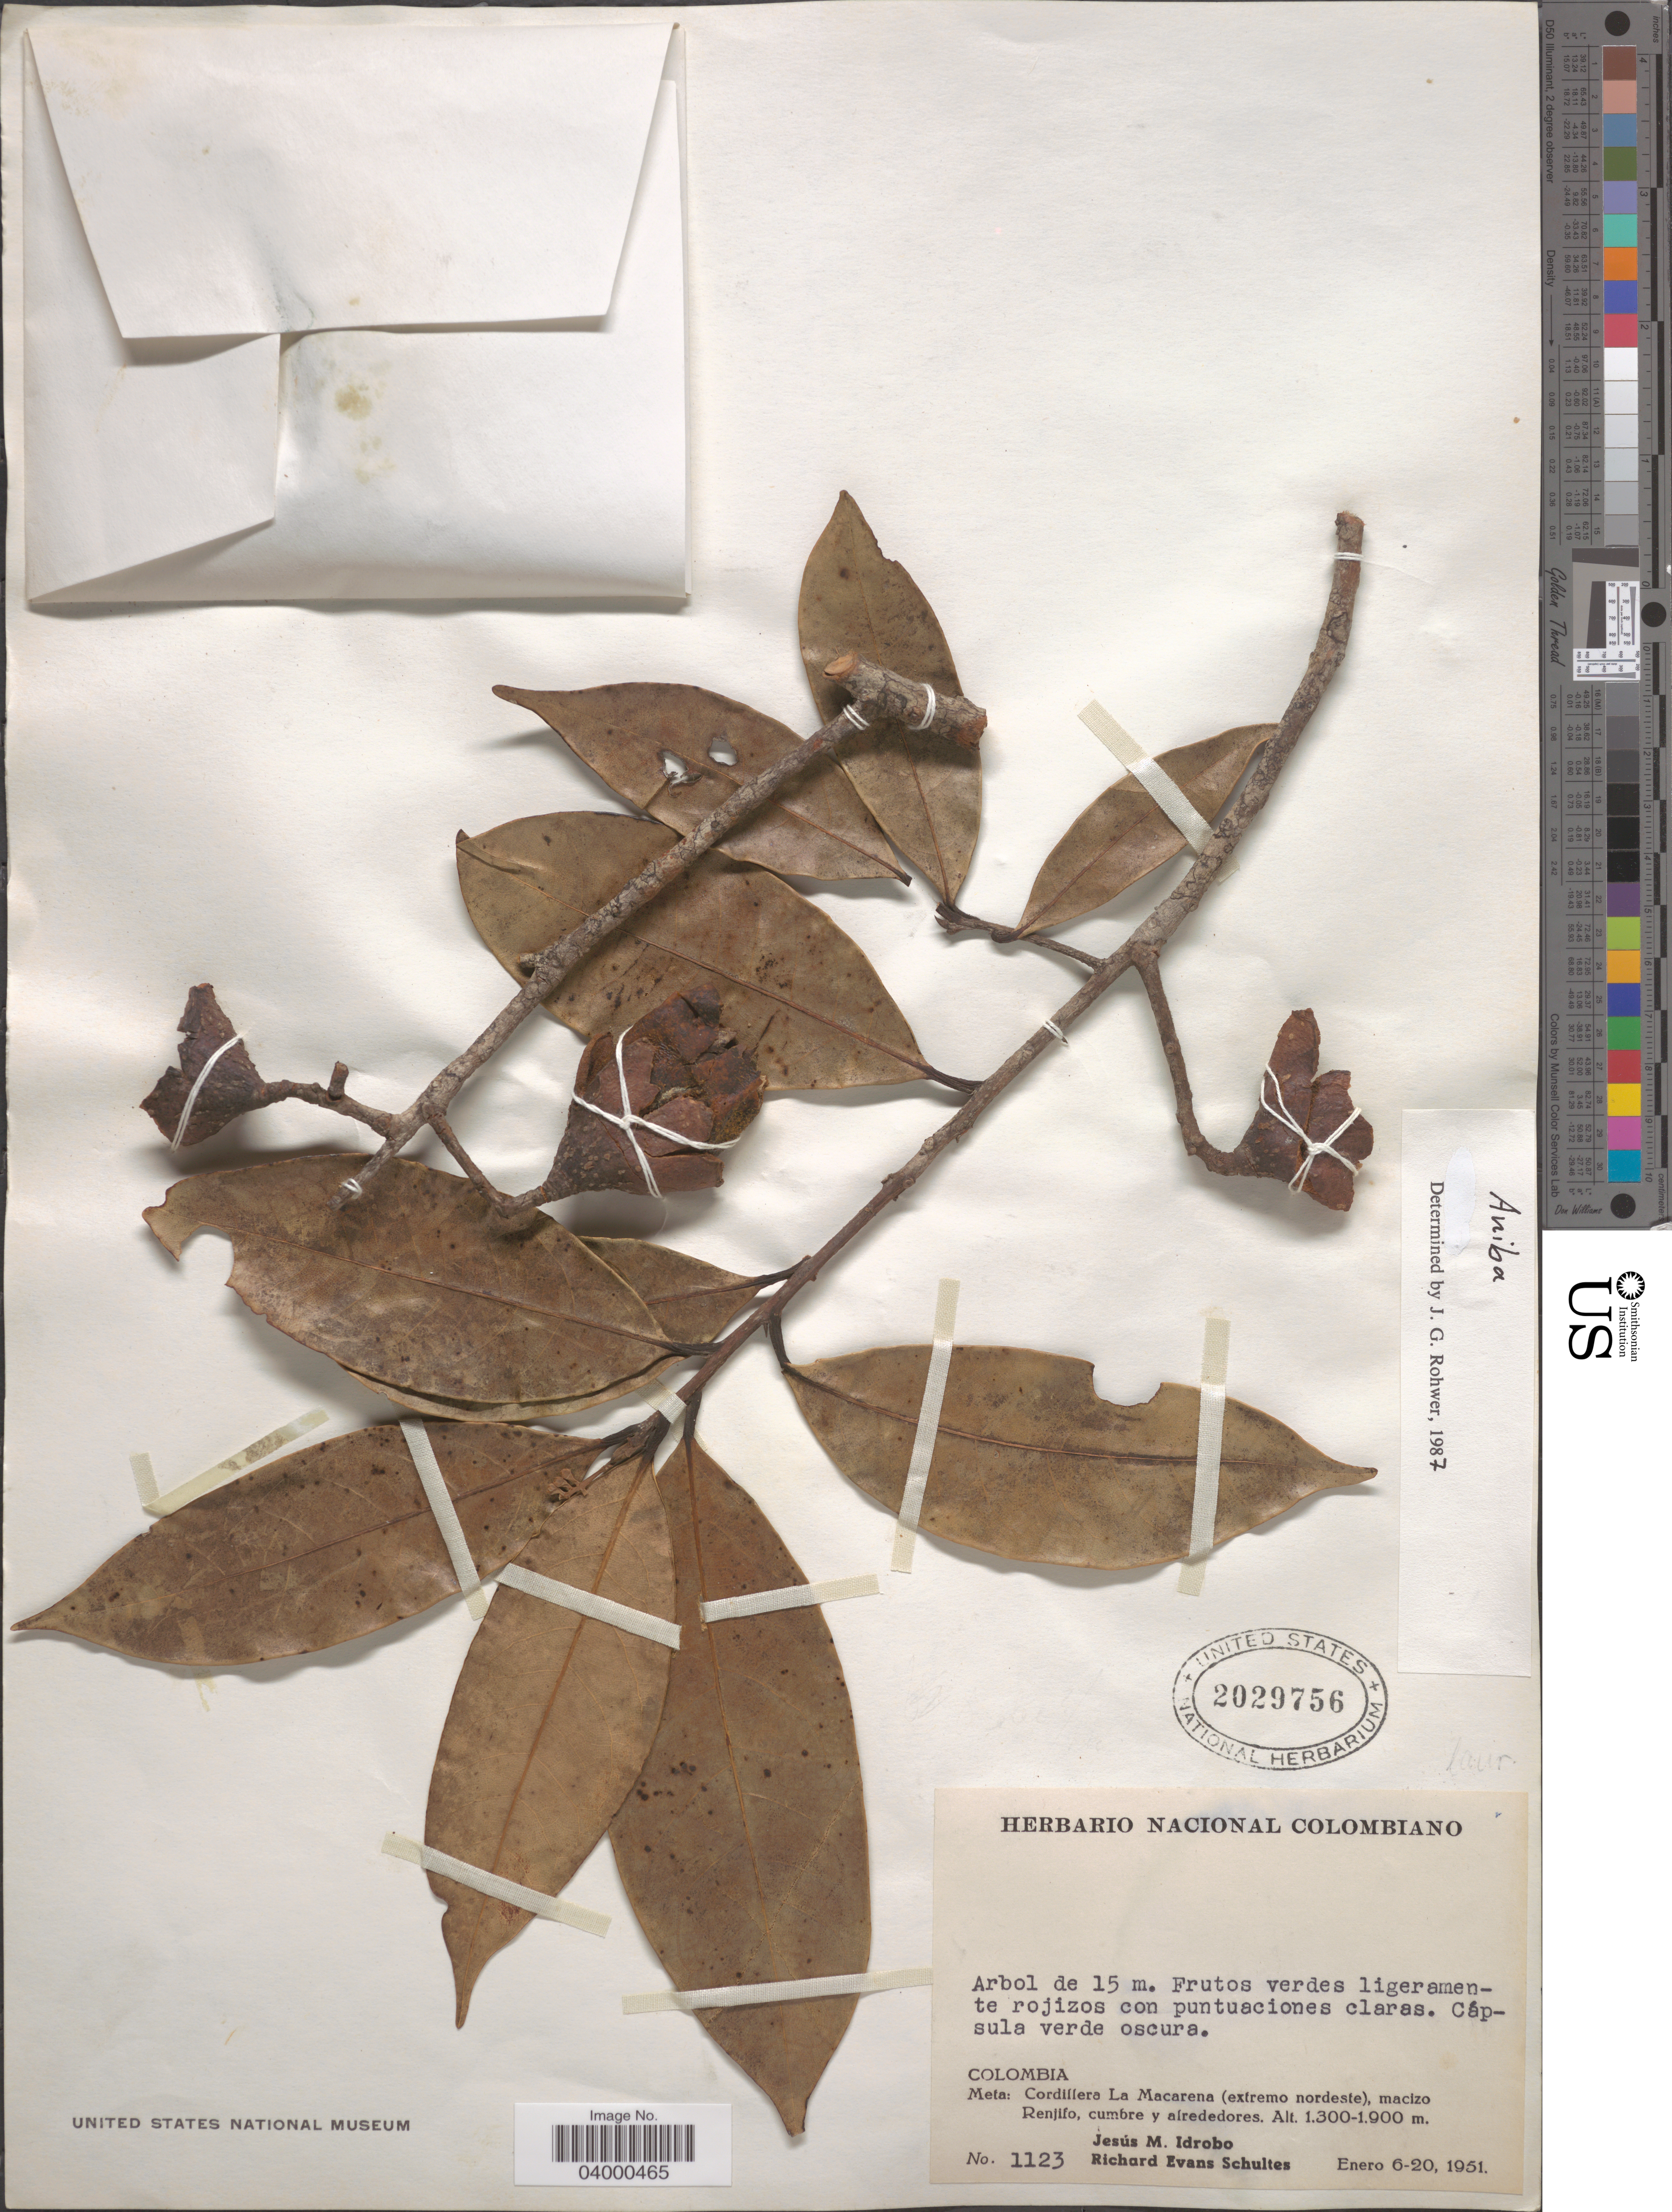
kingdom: Plantae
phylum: Tracheophyta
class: Magnoliopsida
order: Laurales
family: Lauraceae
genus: Aniba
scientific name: Aniba novogranatensis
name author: Kubitzki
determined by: Soler-Umbarila, Luis Fernando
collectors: J. M. Idrobo & R. E. Schultes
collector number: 1123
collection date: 1951-01-06/1951-01-20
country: Colombia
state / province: Meta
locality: Cordillera La Macarena (extremo nordeste), macizo Renjifo, cumbre y alrededores.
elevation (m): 1300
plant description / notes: cited as a paratype by Kubitzki, Flora Neotropica 31: 72. 1982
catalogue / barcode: US 2029756